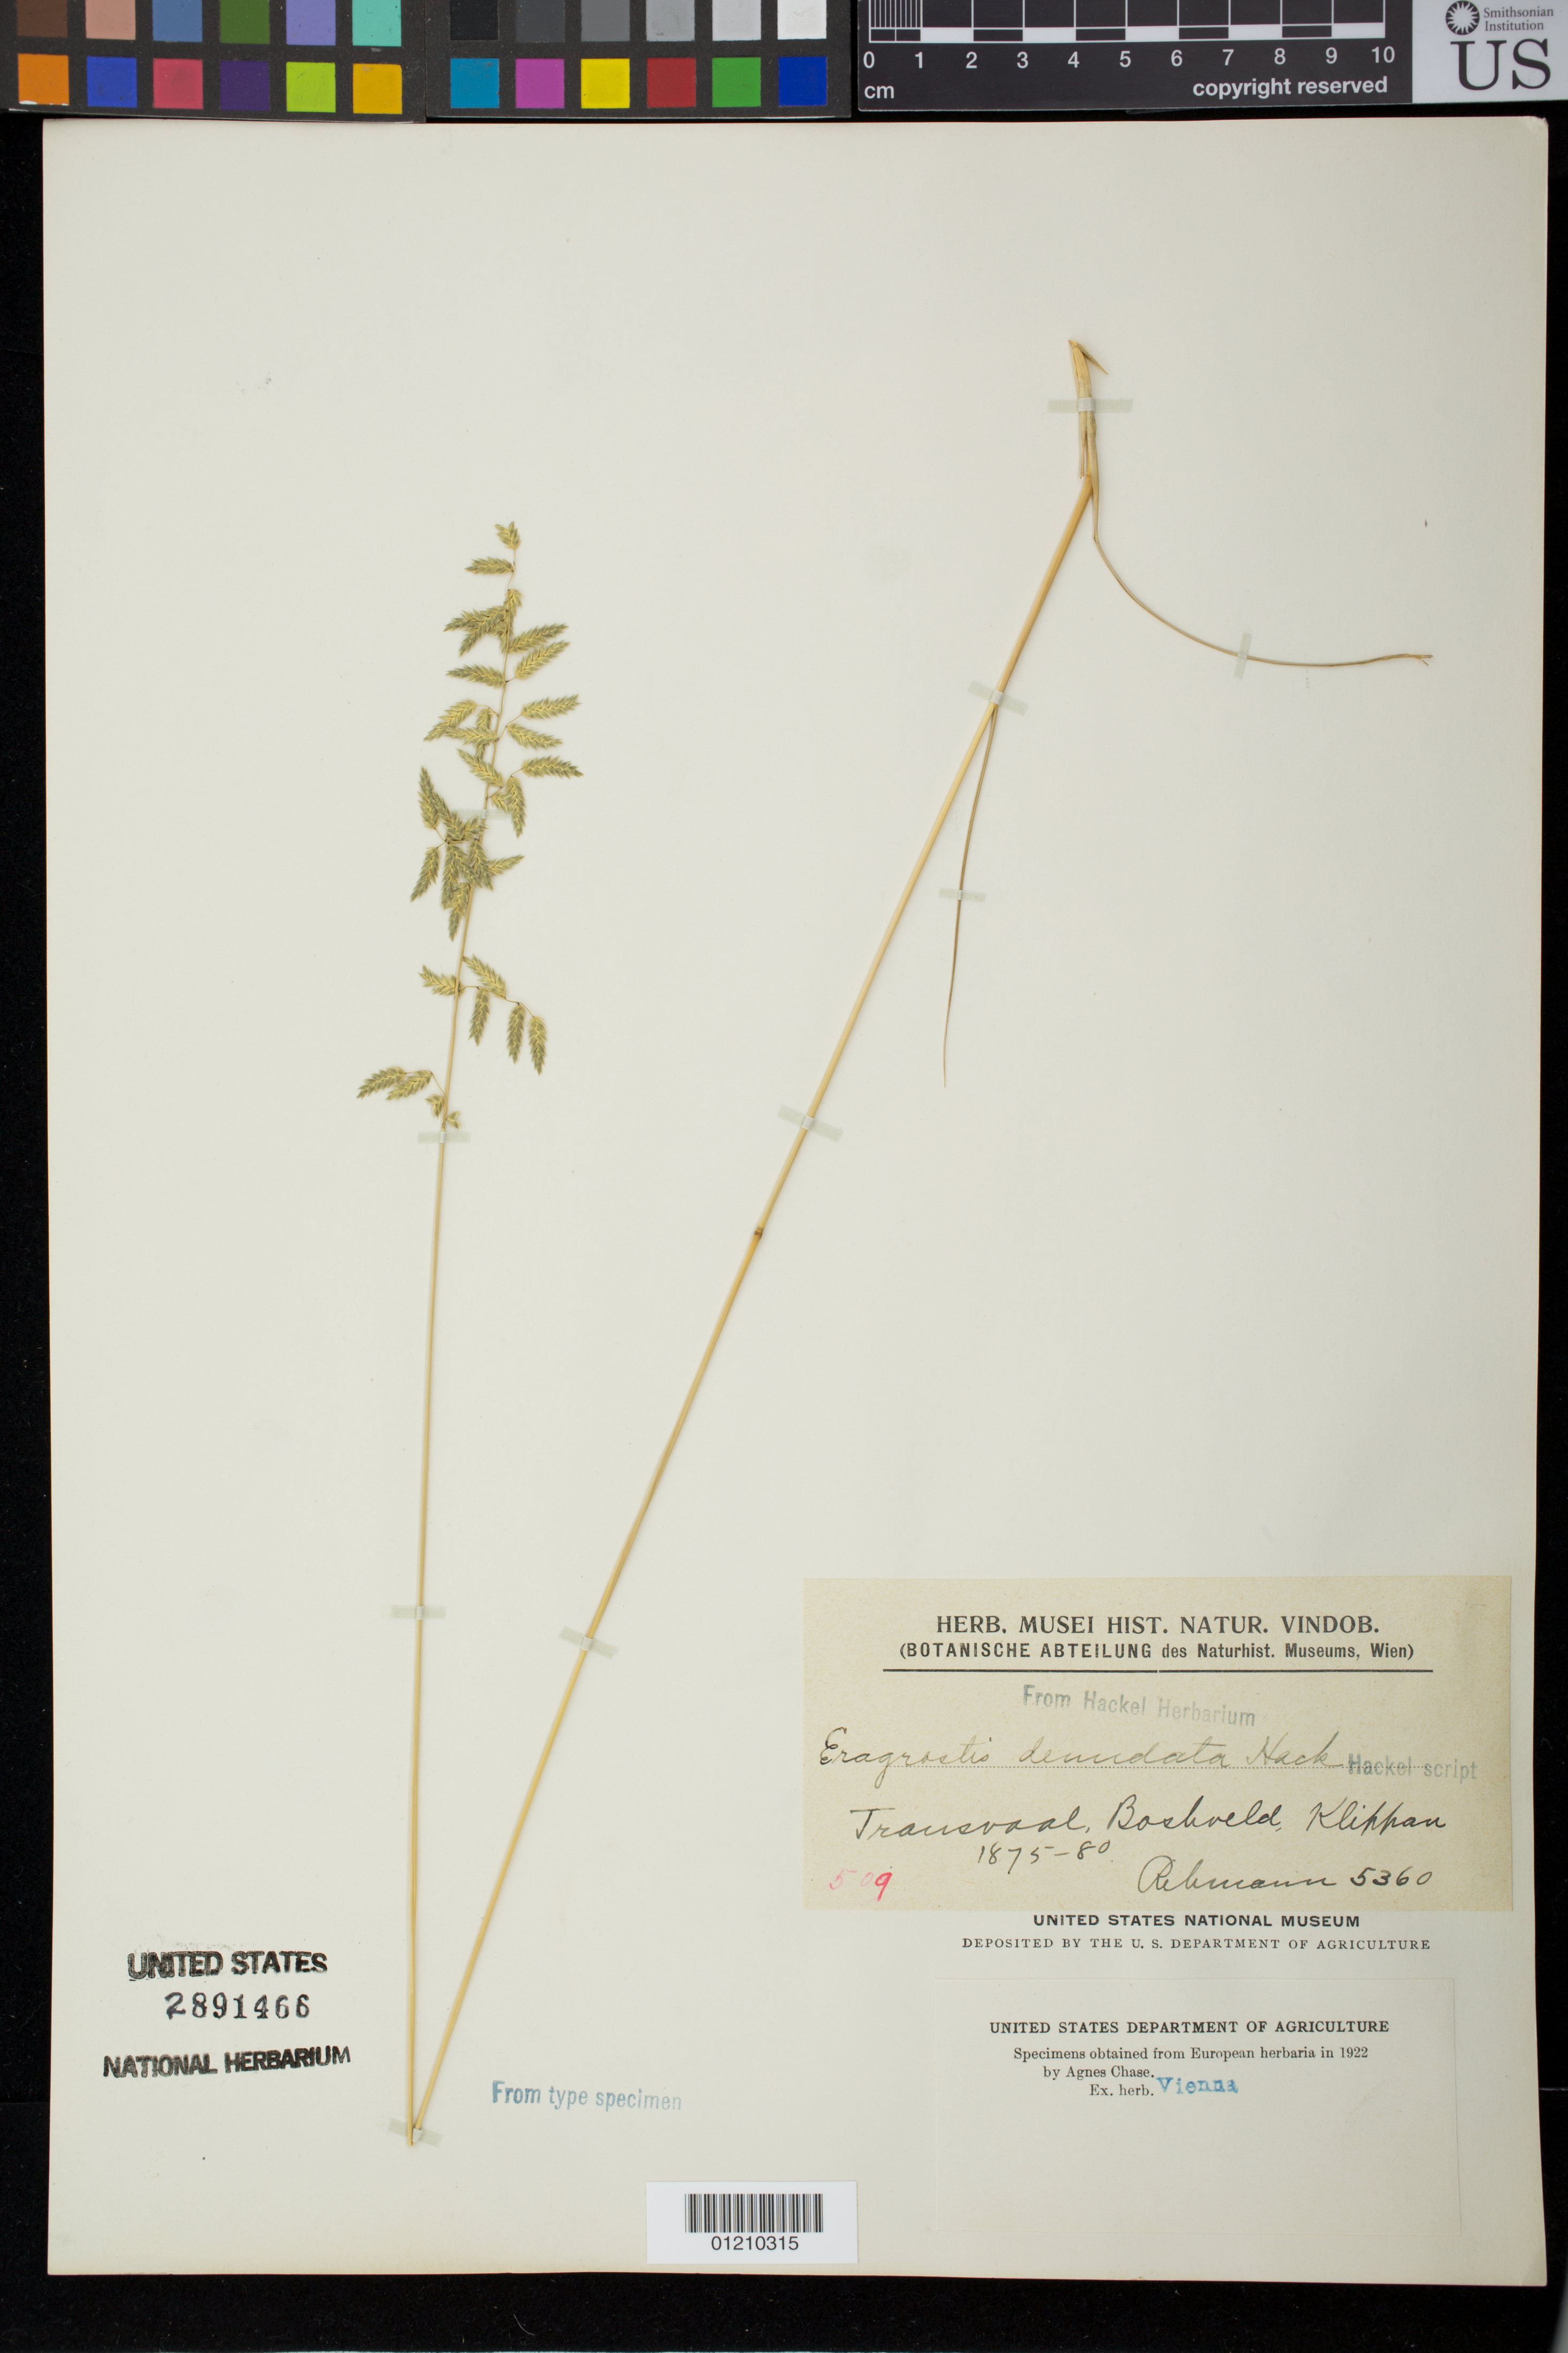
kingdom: Plantae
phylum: Tracheophyta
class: Liliopsida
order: Poales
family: Poaceae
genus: Eragrostis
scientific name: Eragrostis denudata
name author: Hack.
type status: Type Collection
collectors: A. Rehmann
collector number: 5360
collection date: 1875/1880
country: South Africa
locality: Boshveld, Klippan. Transvaal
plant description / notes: Fragmentary material of type specimen ex herb. Vienna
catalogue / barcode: US 2891466